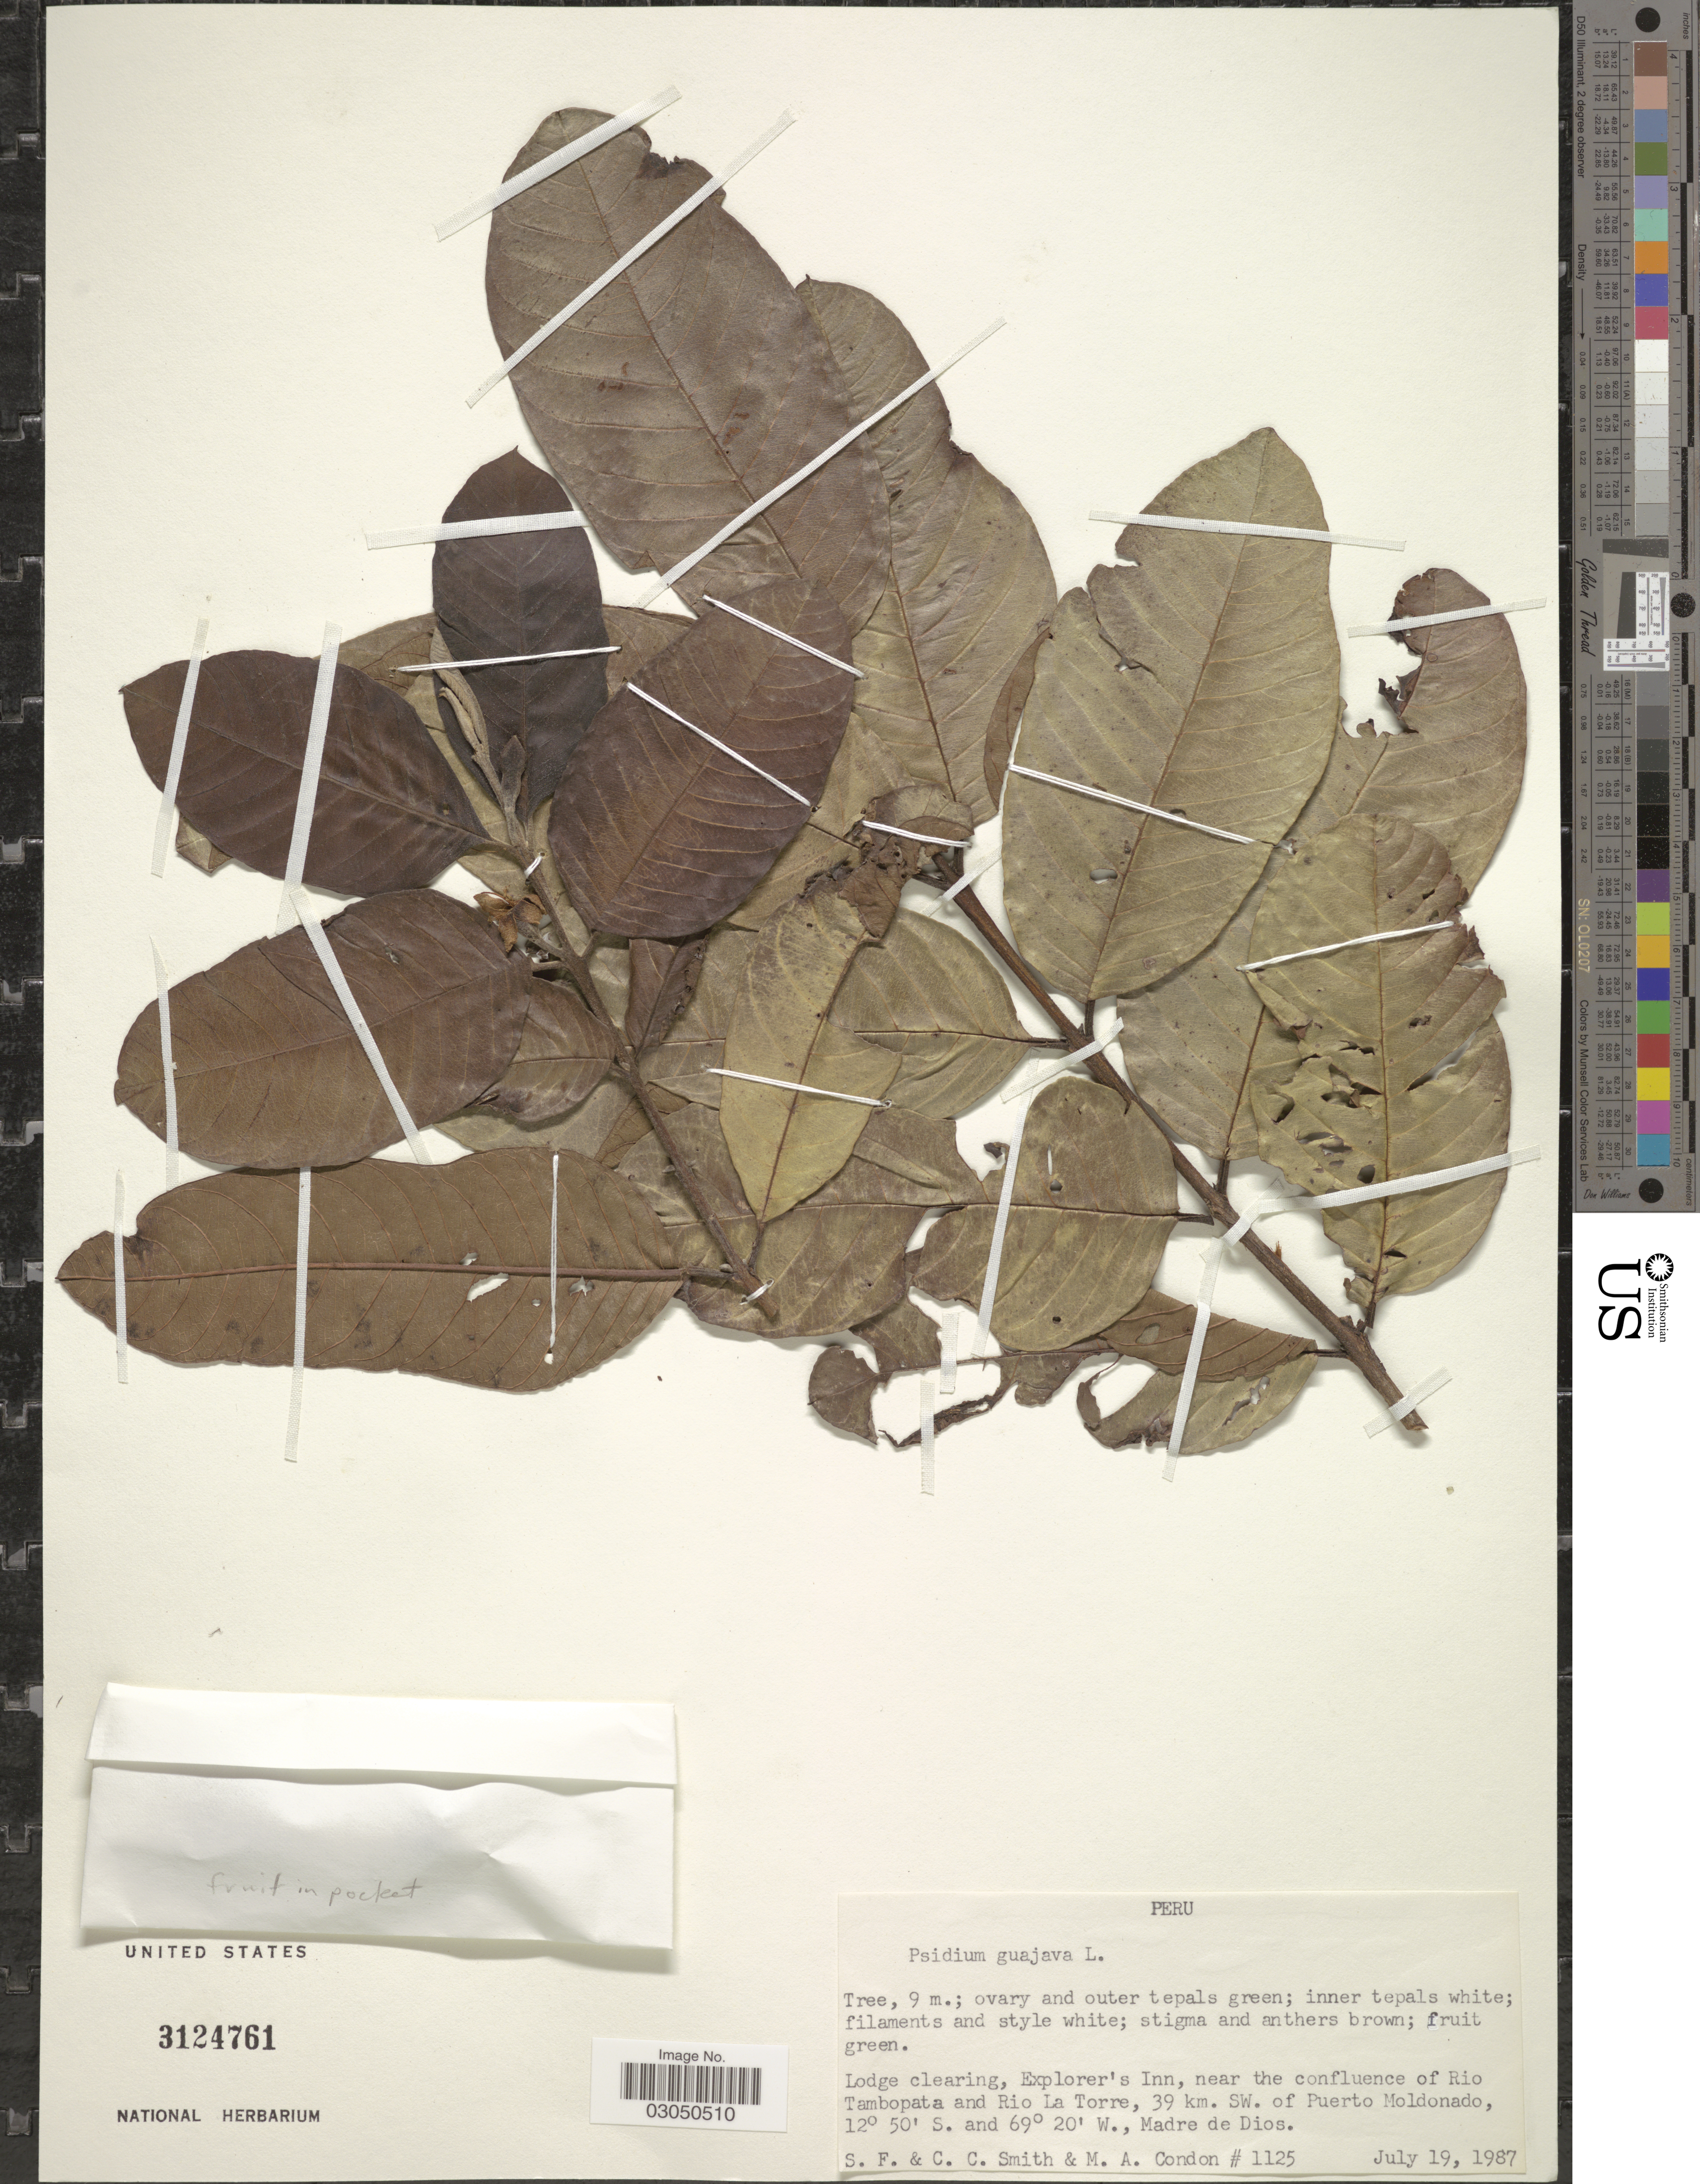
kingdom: Plantae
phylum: Tracheophyta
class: Magnoliopsida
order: Myrtales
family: Myrtaceae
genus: Psidium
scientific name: Psidium guajava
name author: L.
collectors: S.F. Smith, C. C. Smith & M. Condon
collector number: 1125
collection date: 1987-07-19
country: Peru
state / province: Madre de Dios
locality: Lodge clearing, Explorer's Inn, near the confluence of Rio Tambopata and Rio La Torre, 39 km. SW. of Puerto Moldonado, Madre de Dios.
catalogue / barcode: US 3124761